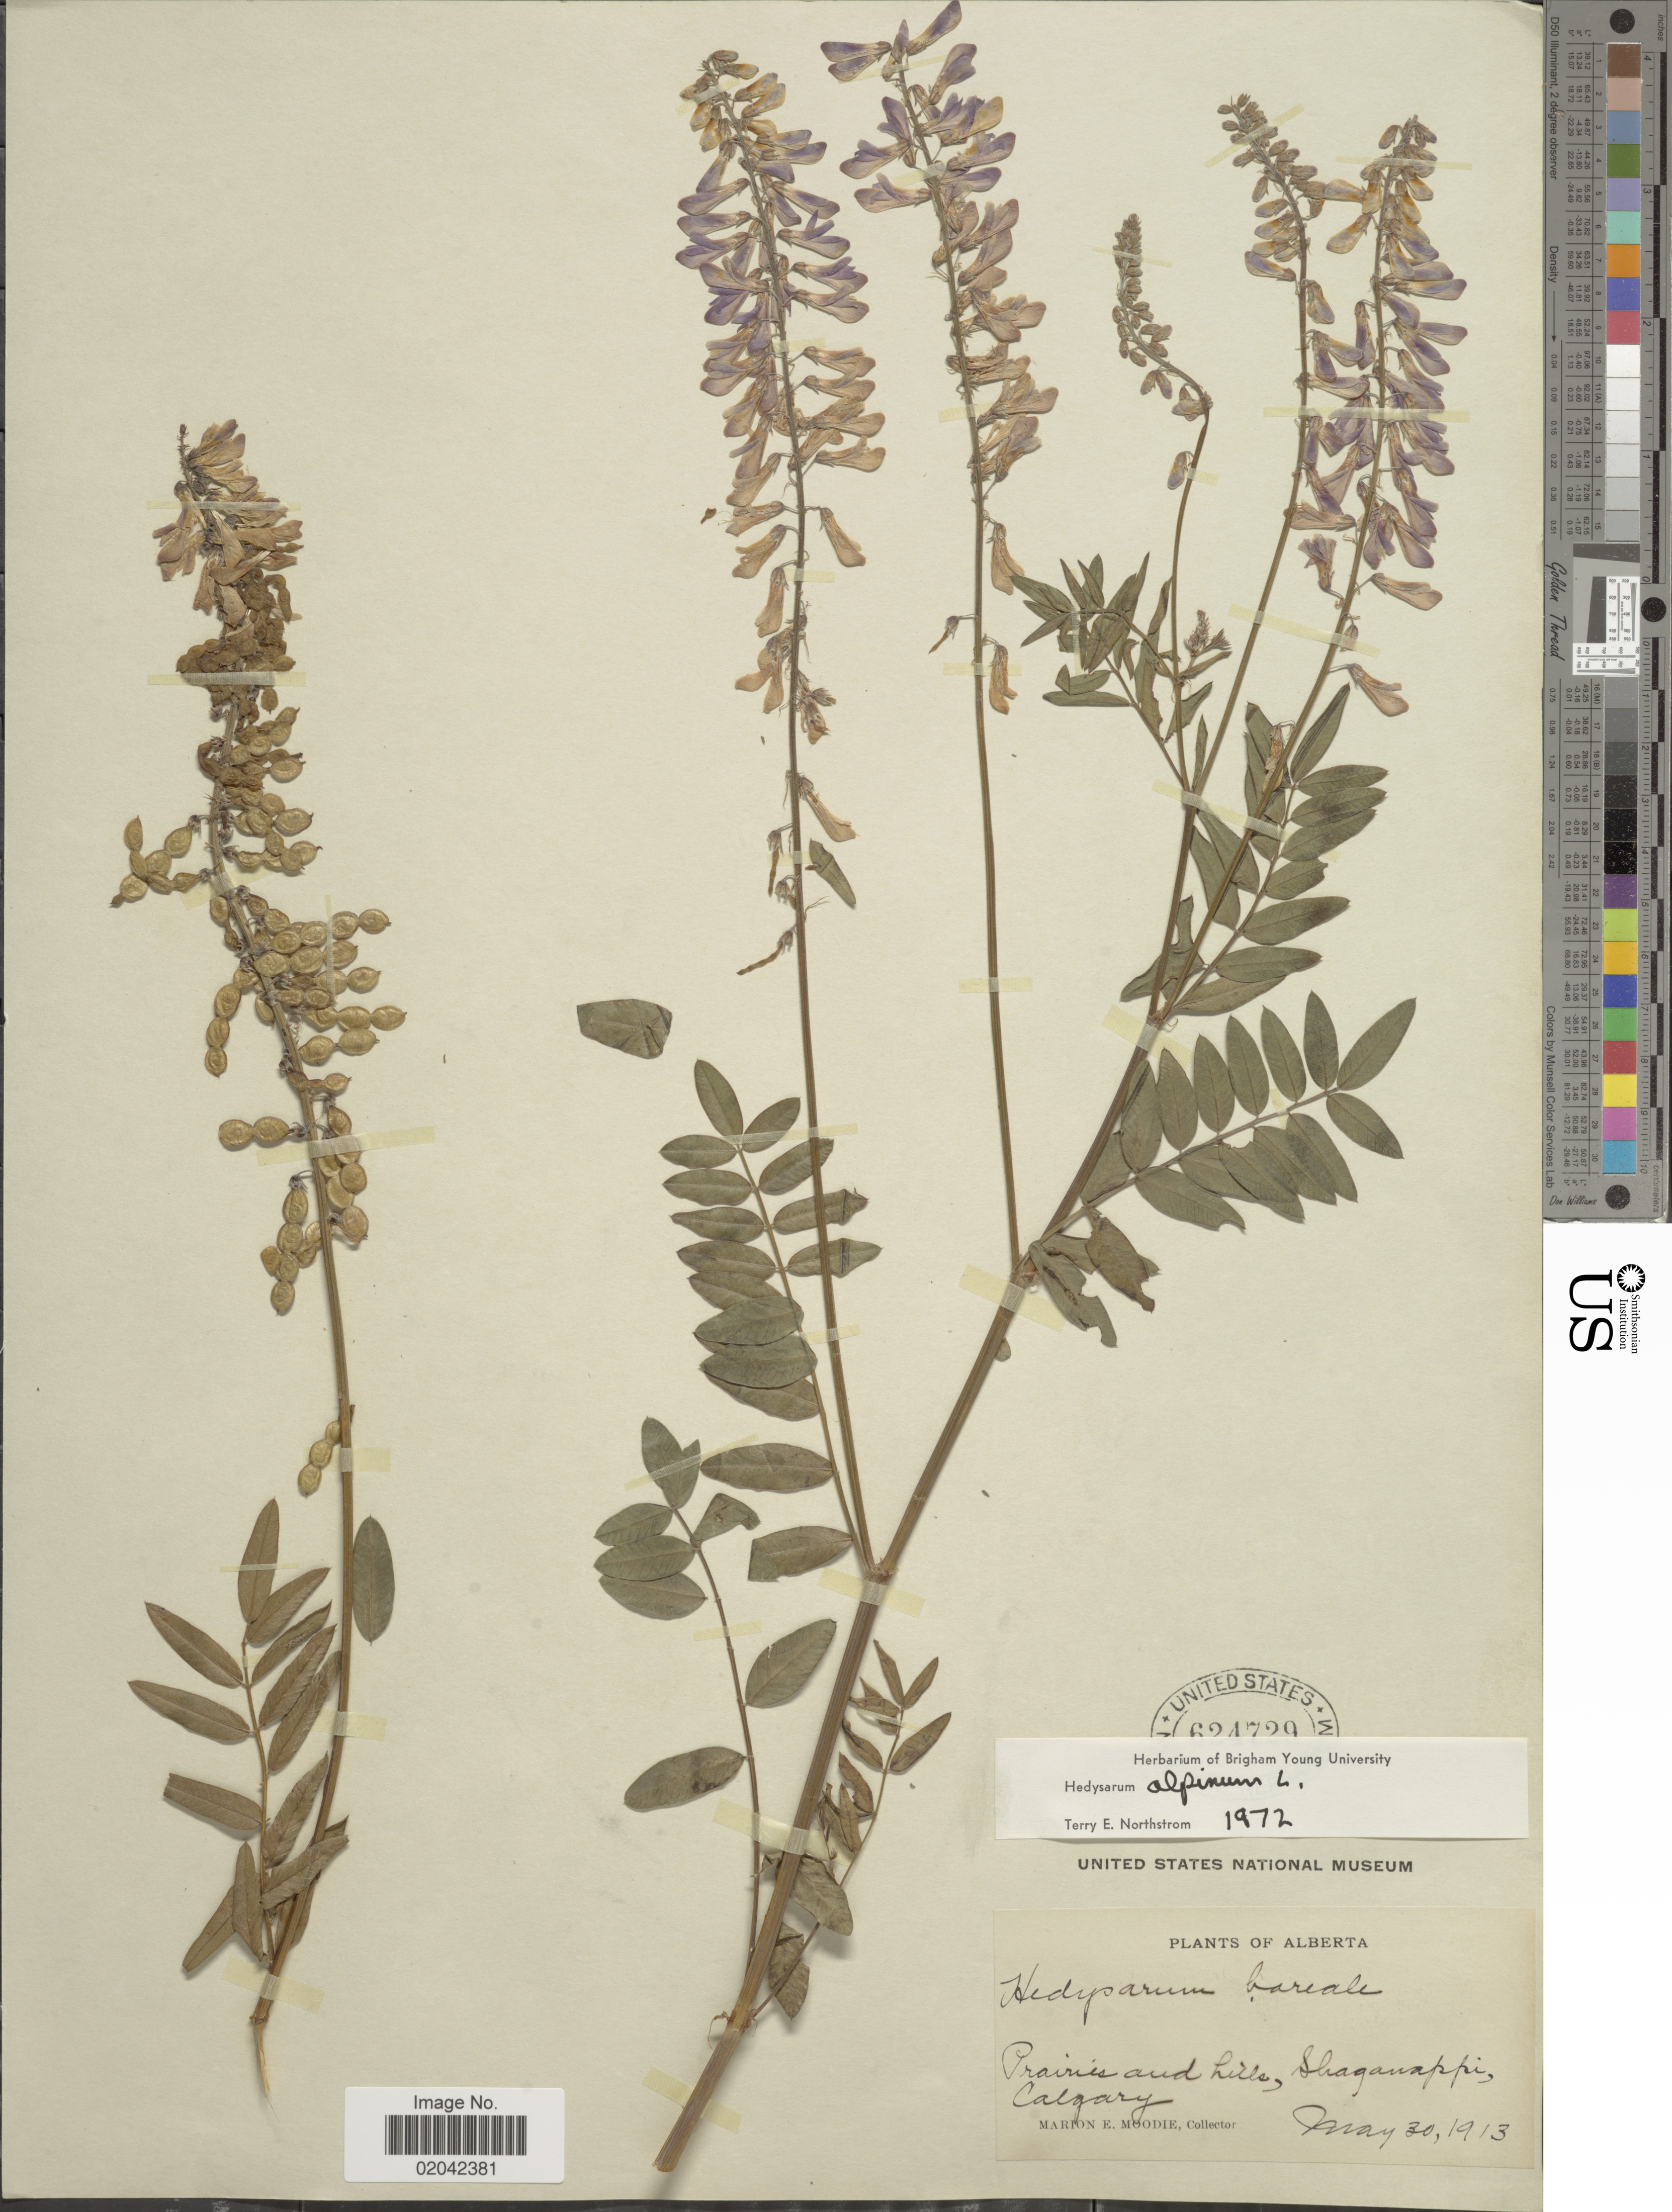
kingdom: Plantae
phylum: Tracheophyta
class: Magnoliopsida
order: Fabales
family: Fabaceae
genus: Hedysarum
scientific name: Hedysarum alpinum var. americanum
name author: Michx. ex Pursh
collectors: M. E. Moodie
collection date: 1913-05-30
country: Canada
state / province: Alberta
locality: Shaganappi, Calgary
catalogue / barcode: US 624729